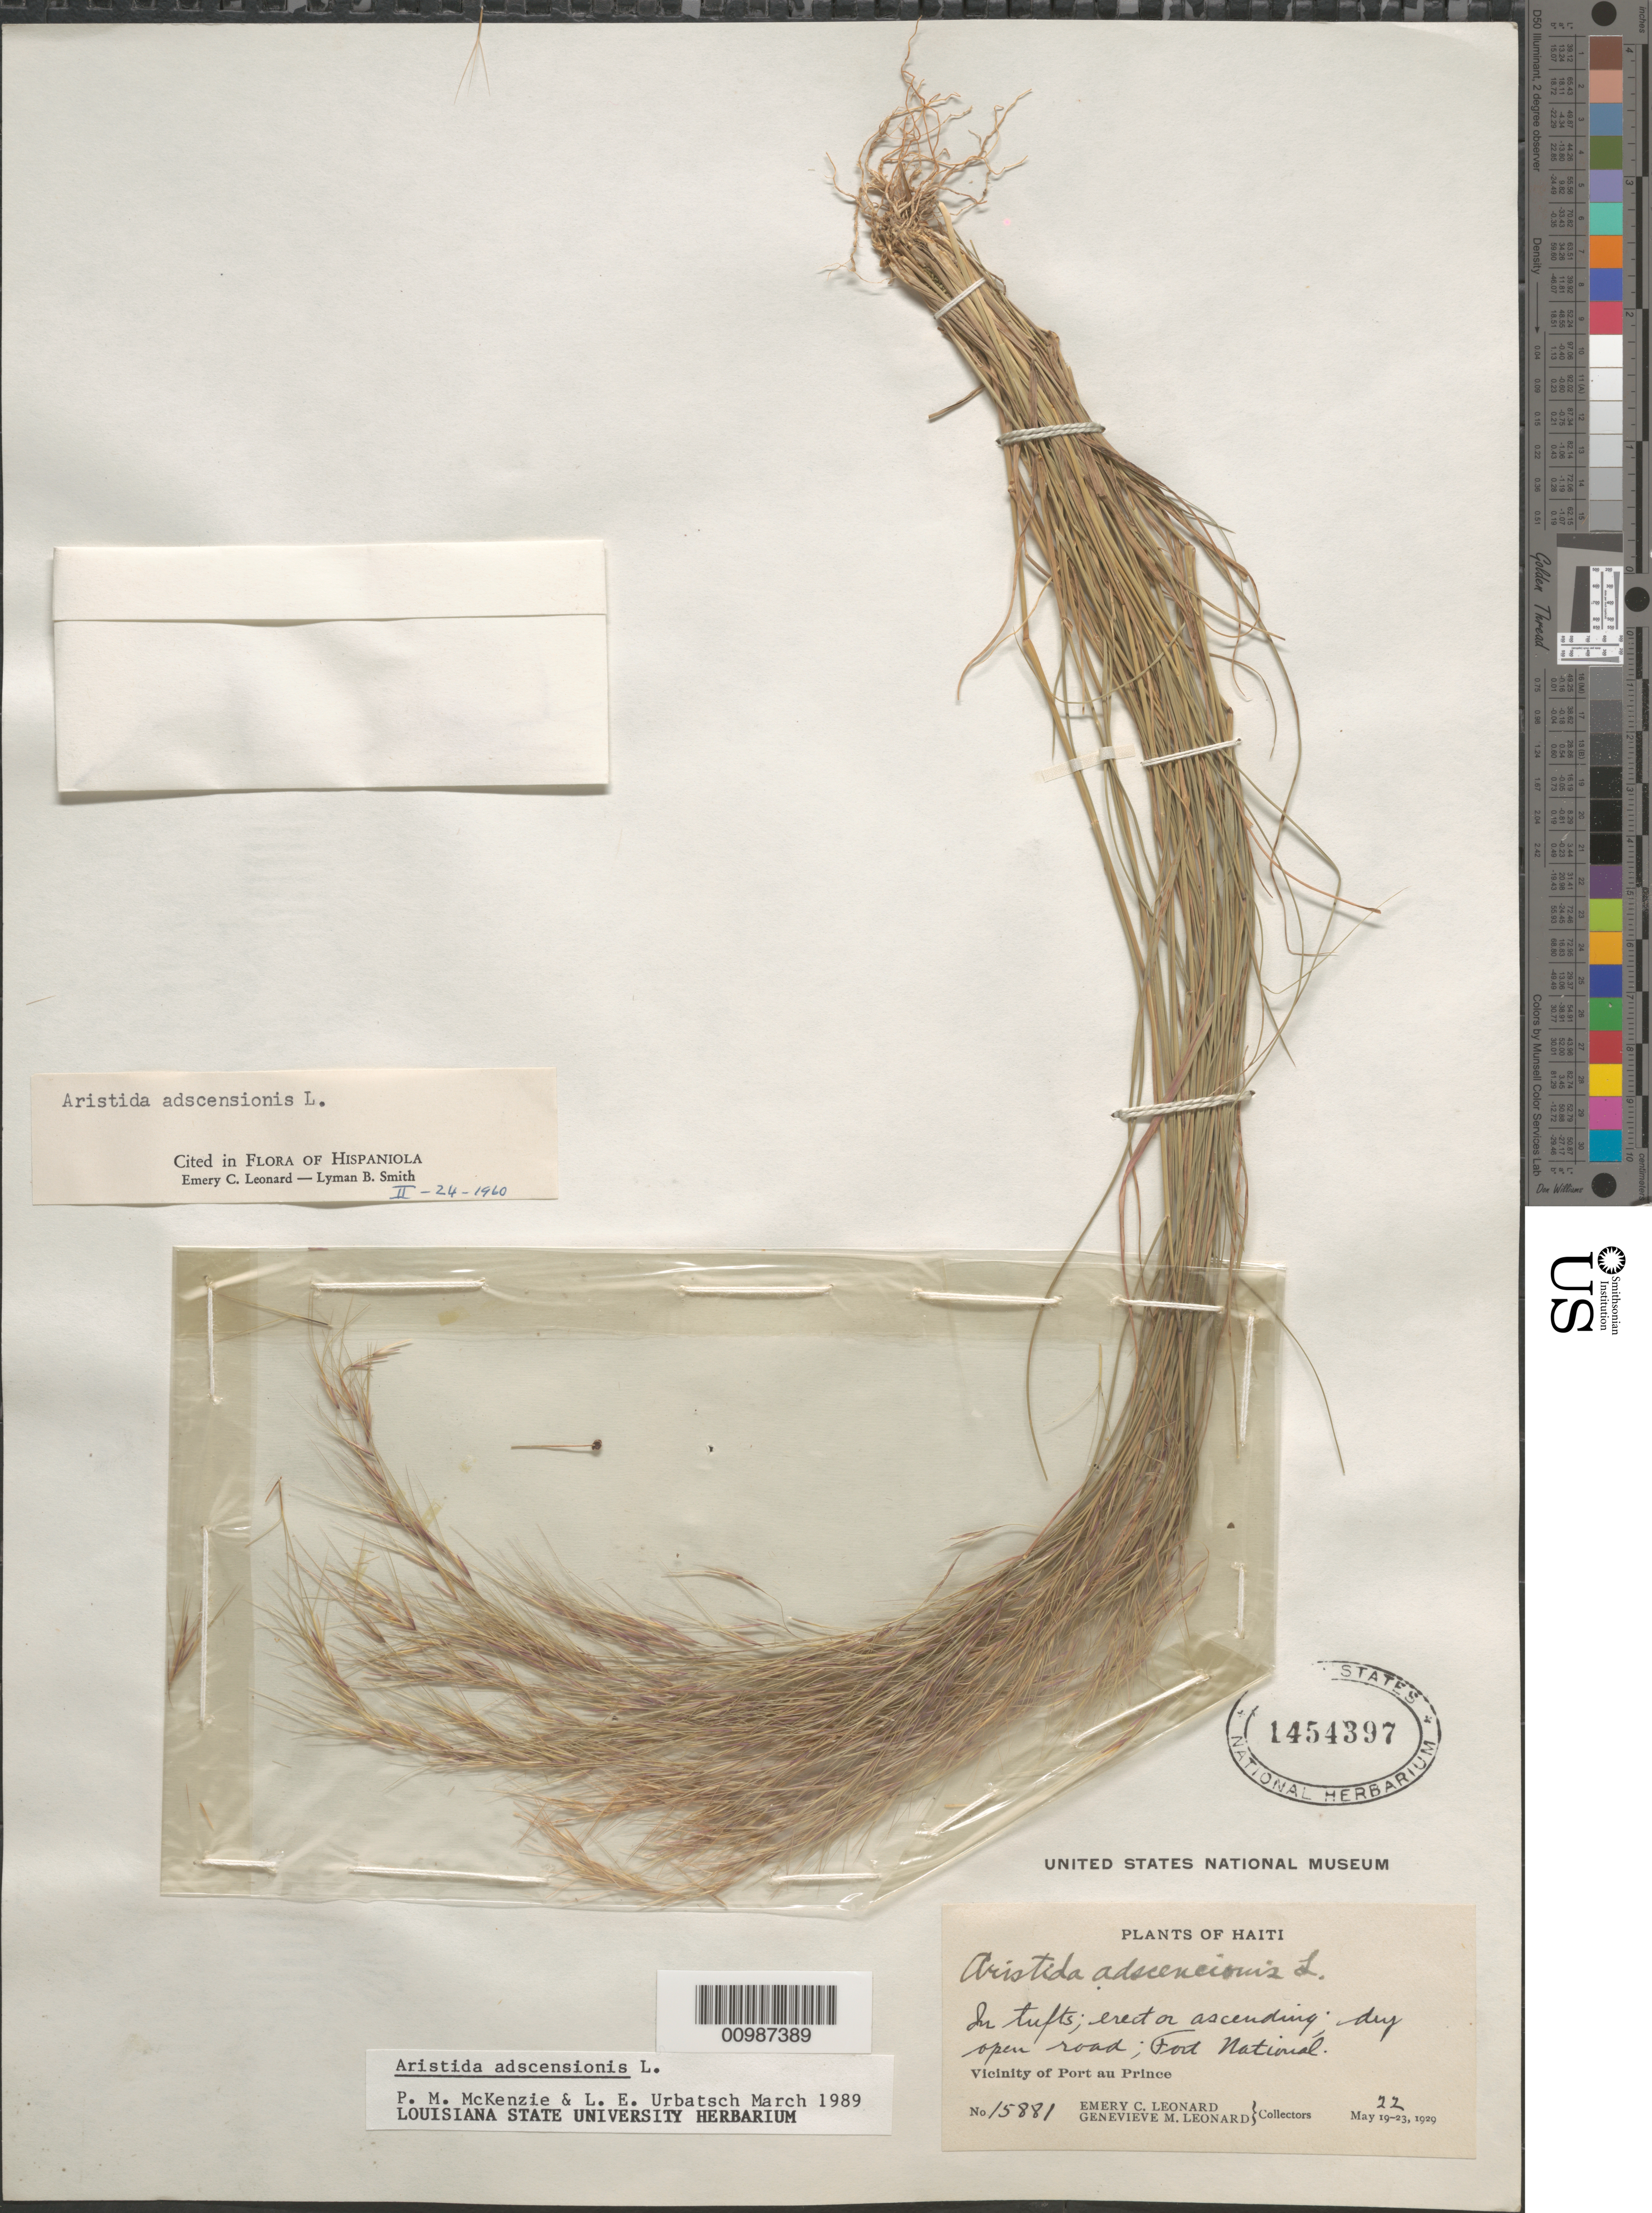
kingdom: Plantae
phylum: Tracheophyta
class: Liliopsida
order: Poales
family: Poaceae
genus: Aristida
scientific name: Aristida adscensionis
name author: L.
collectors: E. C. Leonard & G. M. Leonard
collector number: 15881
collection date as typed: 22 May 1929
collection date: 1929-05-22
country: Haiti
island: Hispaniola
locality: Fort National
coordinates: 0 N, 0 E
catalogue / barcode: US 1454397